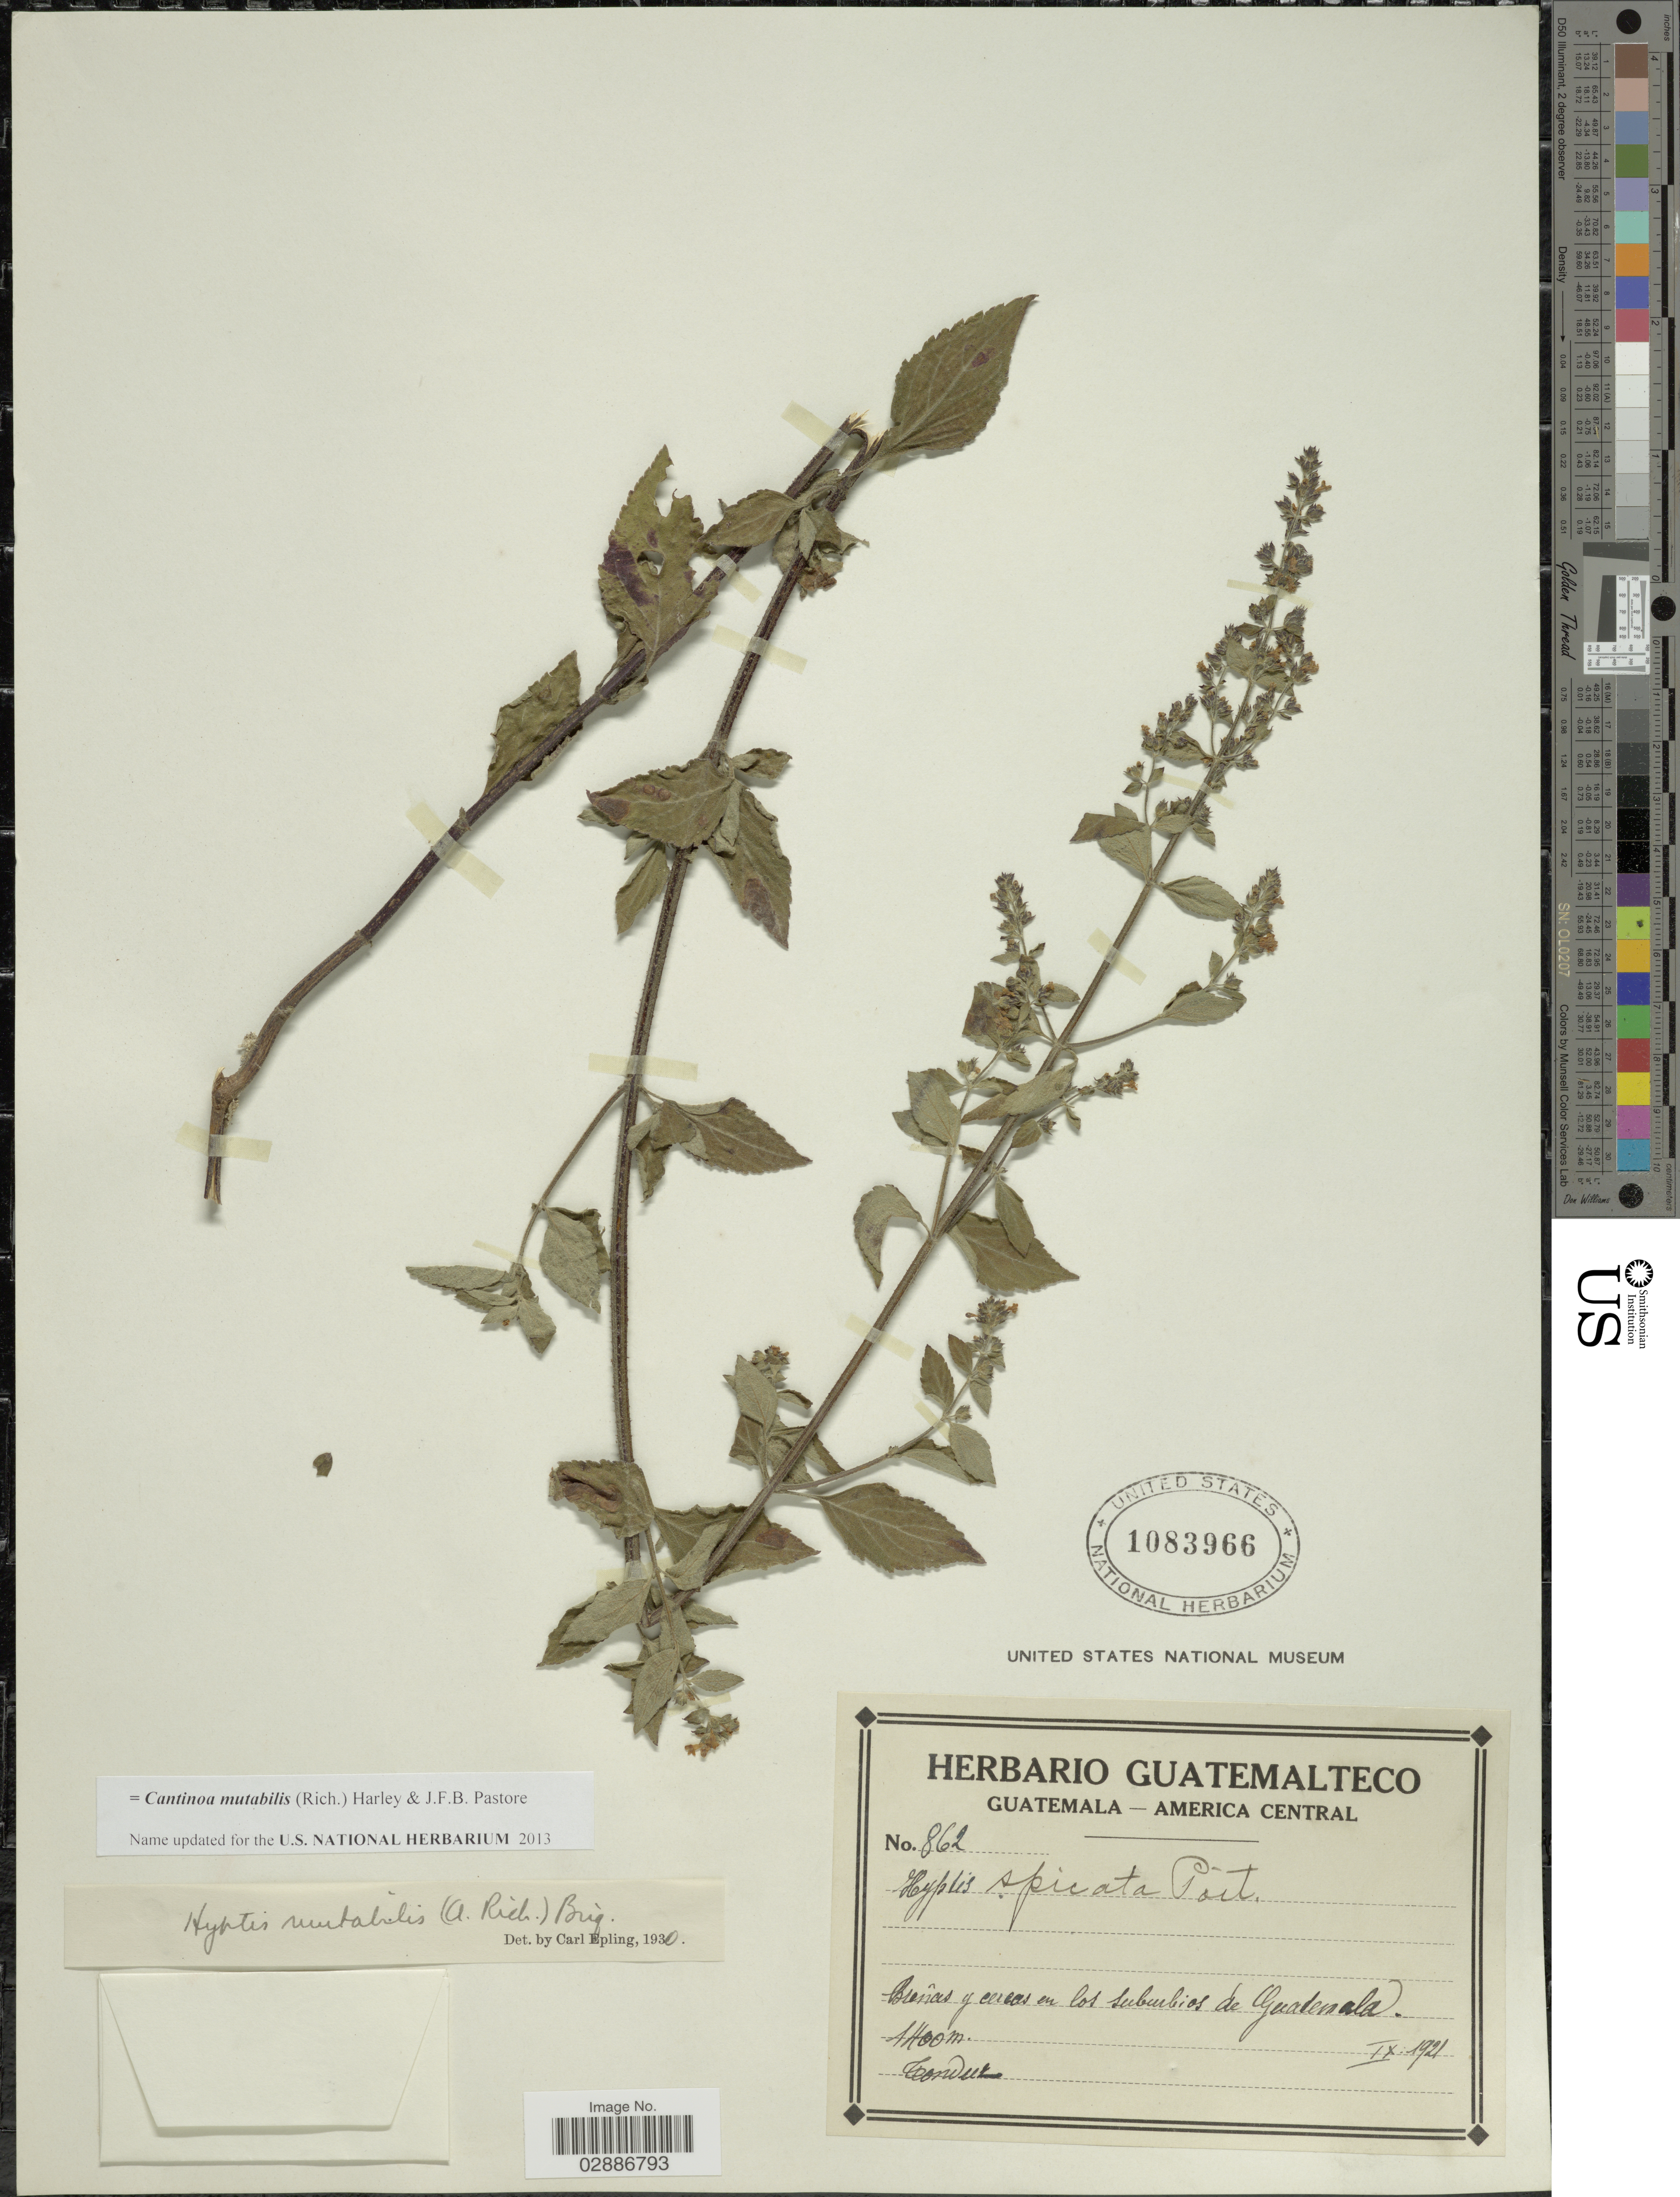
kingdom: Plantae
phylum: Tracheophyta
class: Magnoliopsida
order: Lamiales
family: Lamiaceae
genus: Cantinoa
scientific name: Cantinoa mutabilis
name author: (Rich.) Harley & J.F.B. Pastore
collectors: Tonduz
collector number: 862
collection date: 1921-09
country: Guatemala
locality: Bieñas y cercas en los suburbios de Guatemala.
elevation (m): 1400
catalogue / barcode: US 1083966